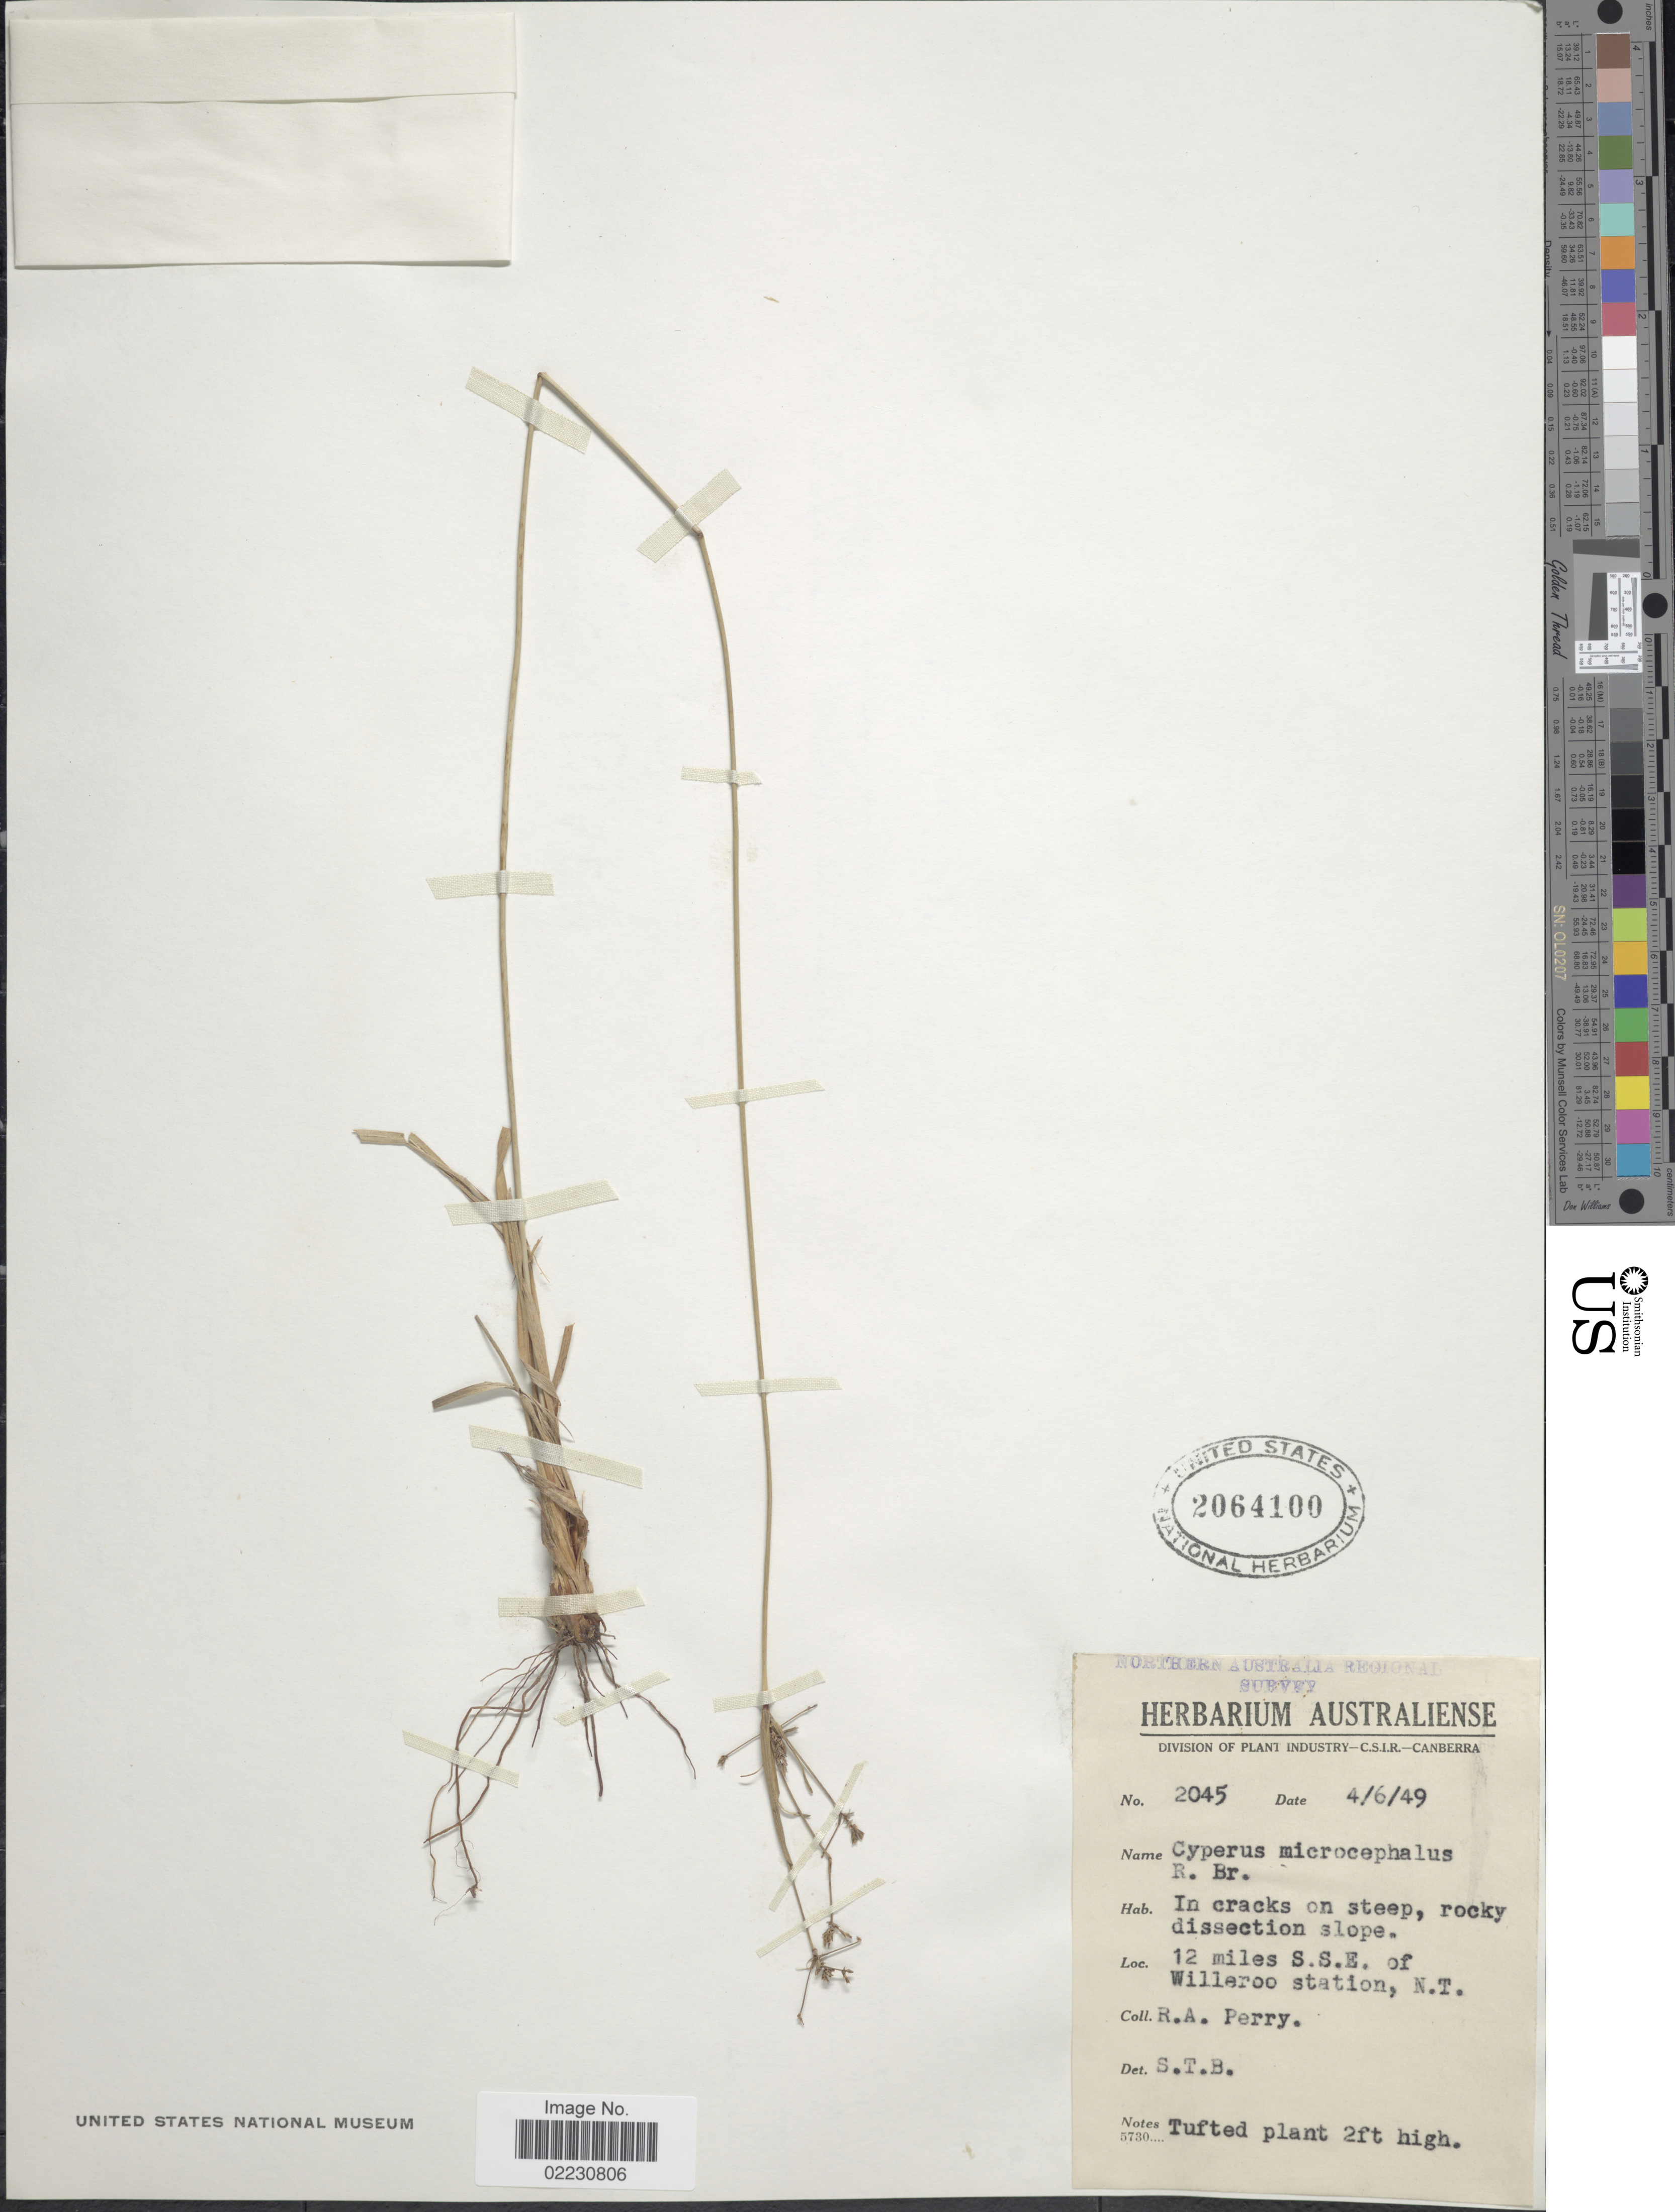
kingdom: Plantae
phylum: Tracheophyta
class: Liliopsida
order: Poales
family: Cyperaceae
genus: Cyperus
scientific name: Cyperus microcephalus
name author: R. Br.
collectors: Perry, R. A.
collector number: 2045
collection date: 1949-06-04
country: Australia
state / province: Northern Territory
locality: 12 miles S.S.E. of Willeroo Station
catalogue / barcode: US 2064100